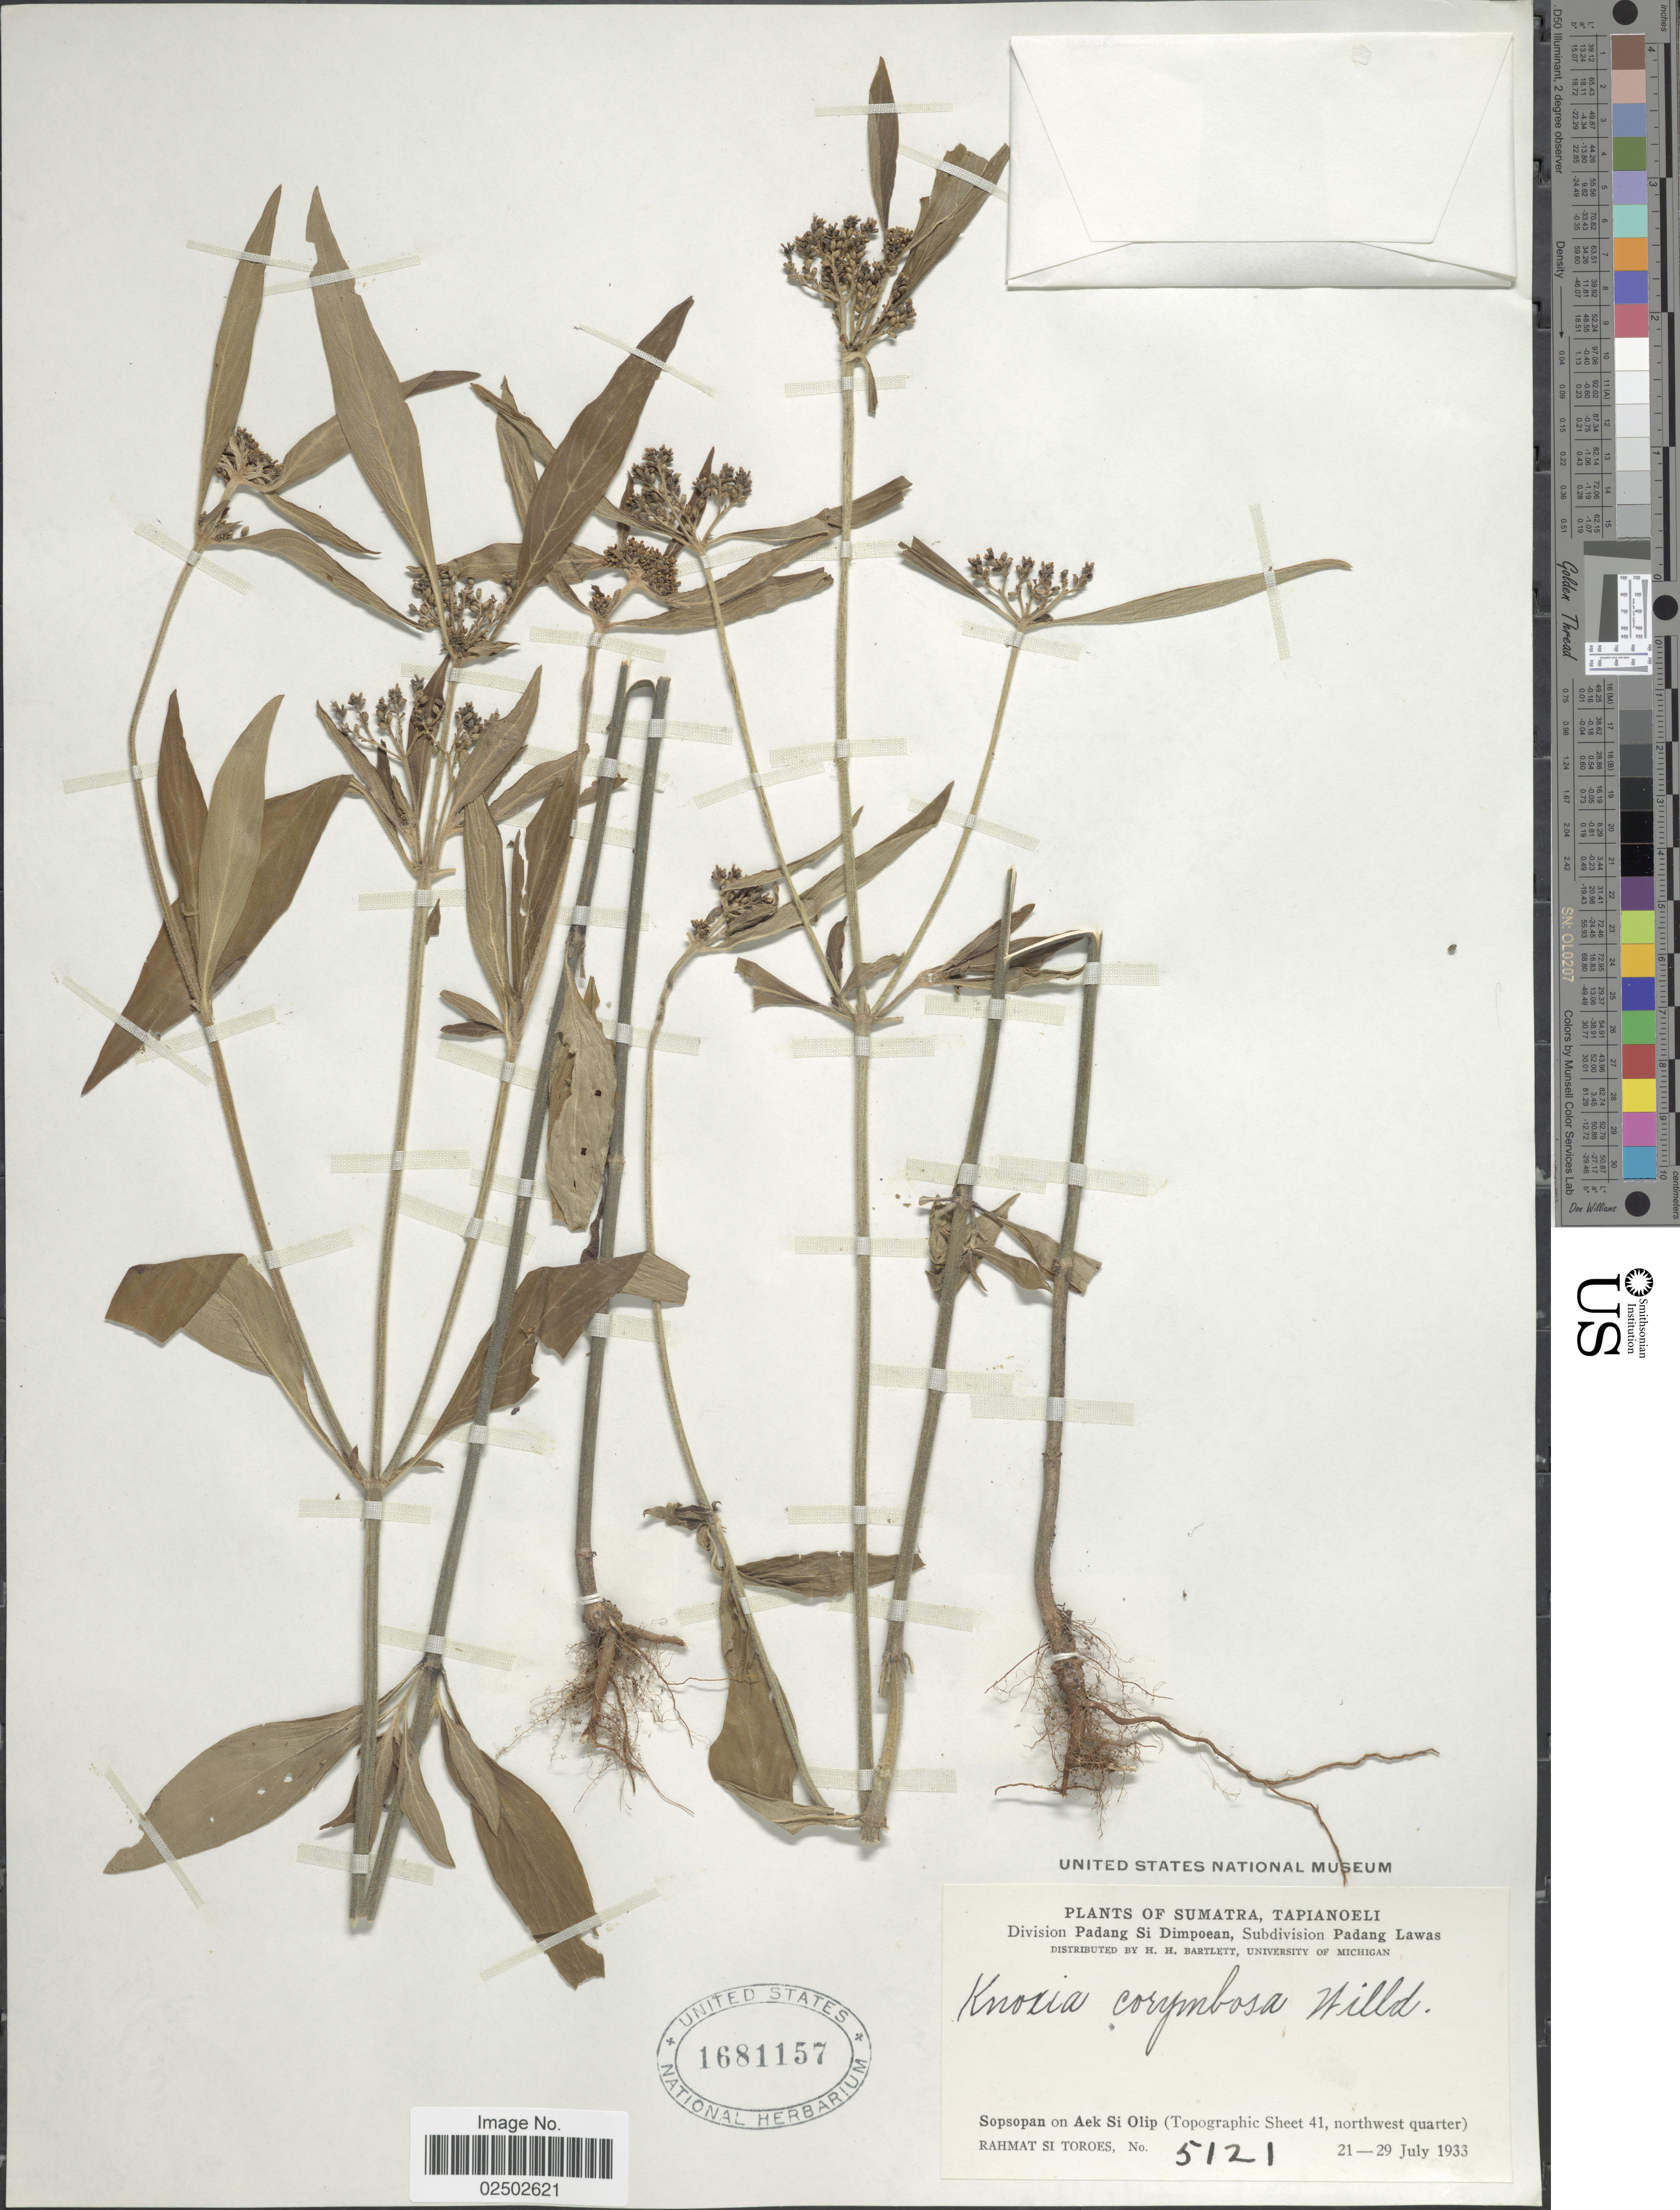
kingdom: Plantae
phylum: Tracheophyta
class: Magnoliopsida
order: Gentianales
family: Rubiaceae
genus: Knoxia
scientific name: Knoxia corymbosa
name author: Willd.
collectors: Rahmat Si Boeea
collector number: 5121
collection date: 1933-07-21/1933-07-29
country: Indonesia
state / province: Sumatra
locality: Tapianoeli. Division Padang Si Dimpoean, Subdivision Padang Lawas. Sopsopan on Aek Si Olip (Topographic Sheet 41, northwest quarter)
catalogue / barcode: US 1681157